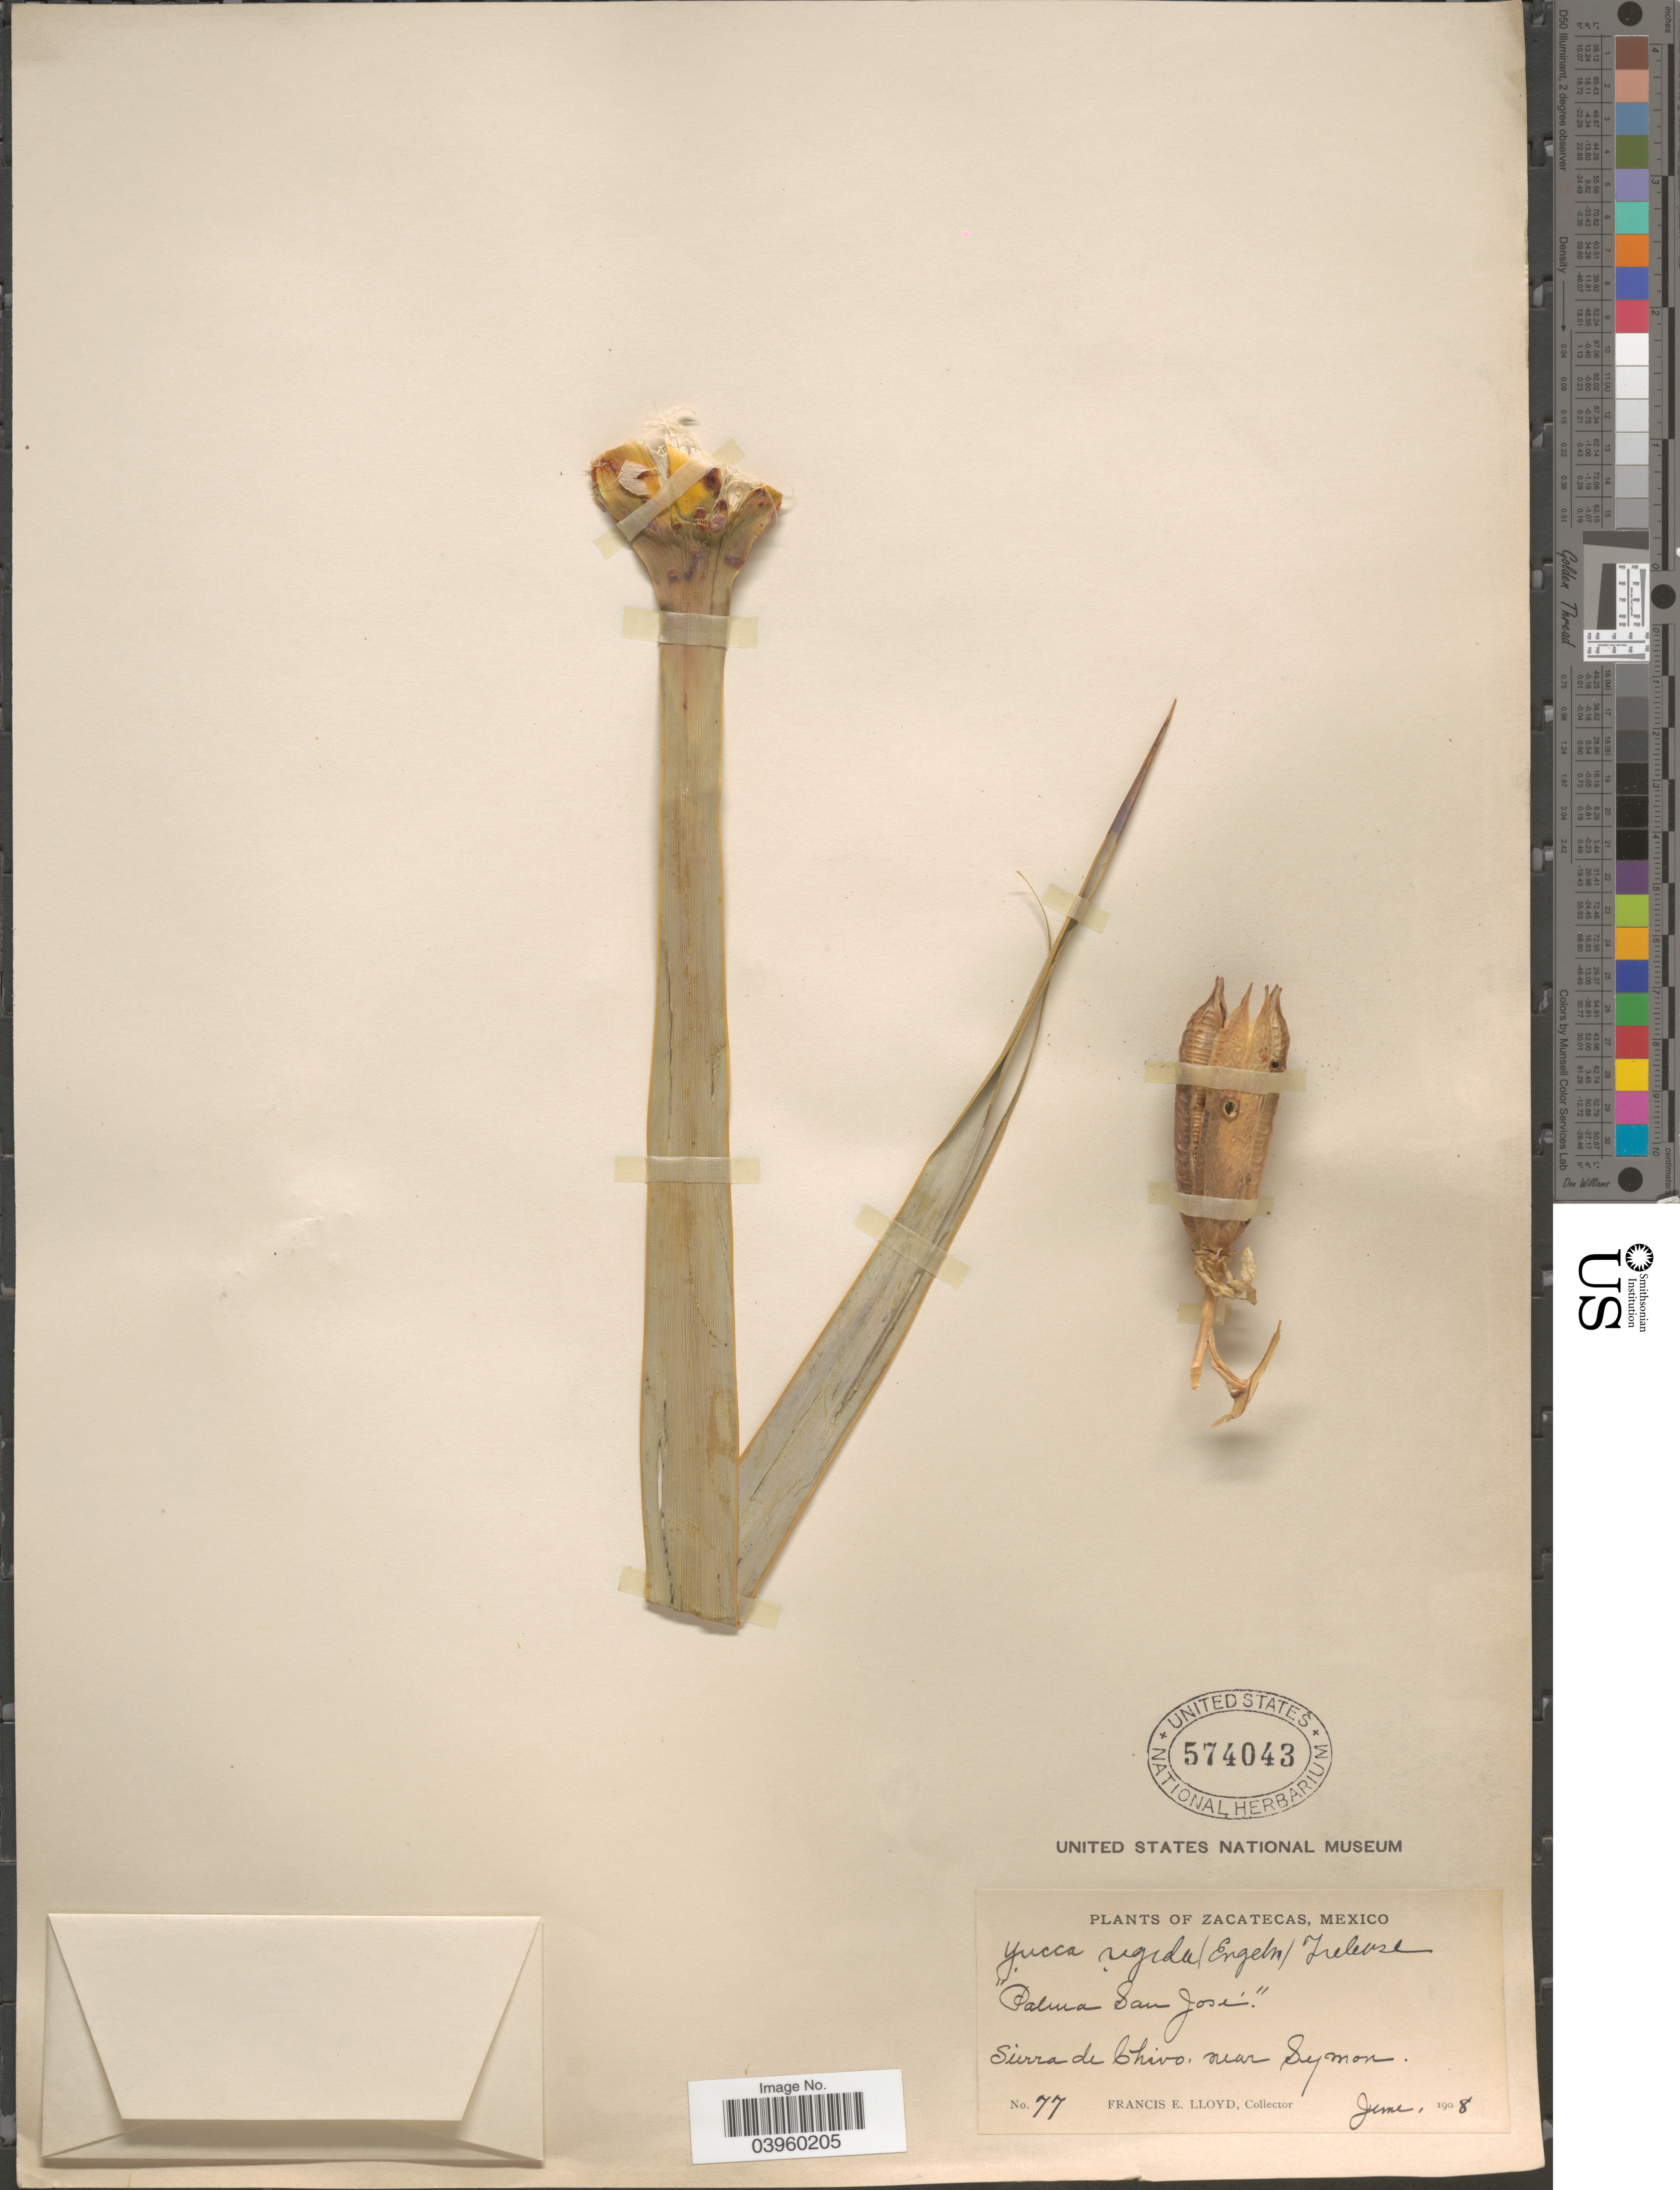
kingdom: Plantae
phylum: Tracheophyta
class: Liliopsida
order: Asparagales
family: Asparagaceae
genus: Yucca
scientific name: Yucca rupicola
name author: Scheele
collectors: Lloyd, C. E.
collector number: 77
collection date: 1908-06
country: Mexico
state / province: Zacatecas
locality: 'Palma San José.'Sierra de Chivo, near Seymon.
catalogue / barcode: US 574043